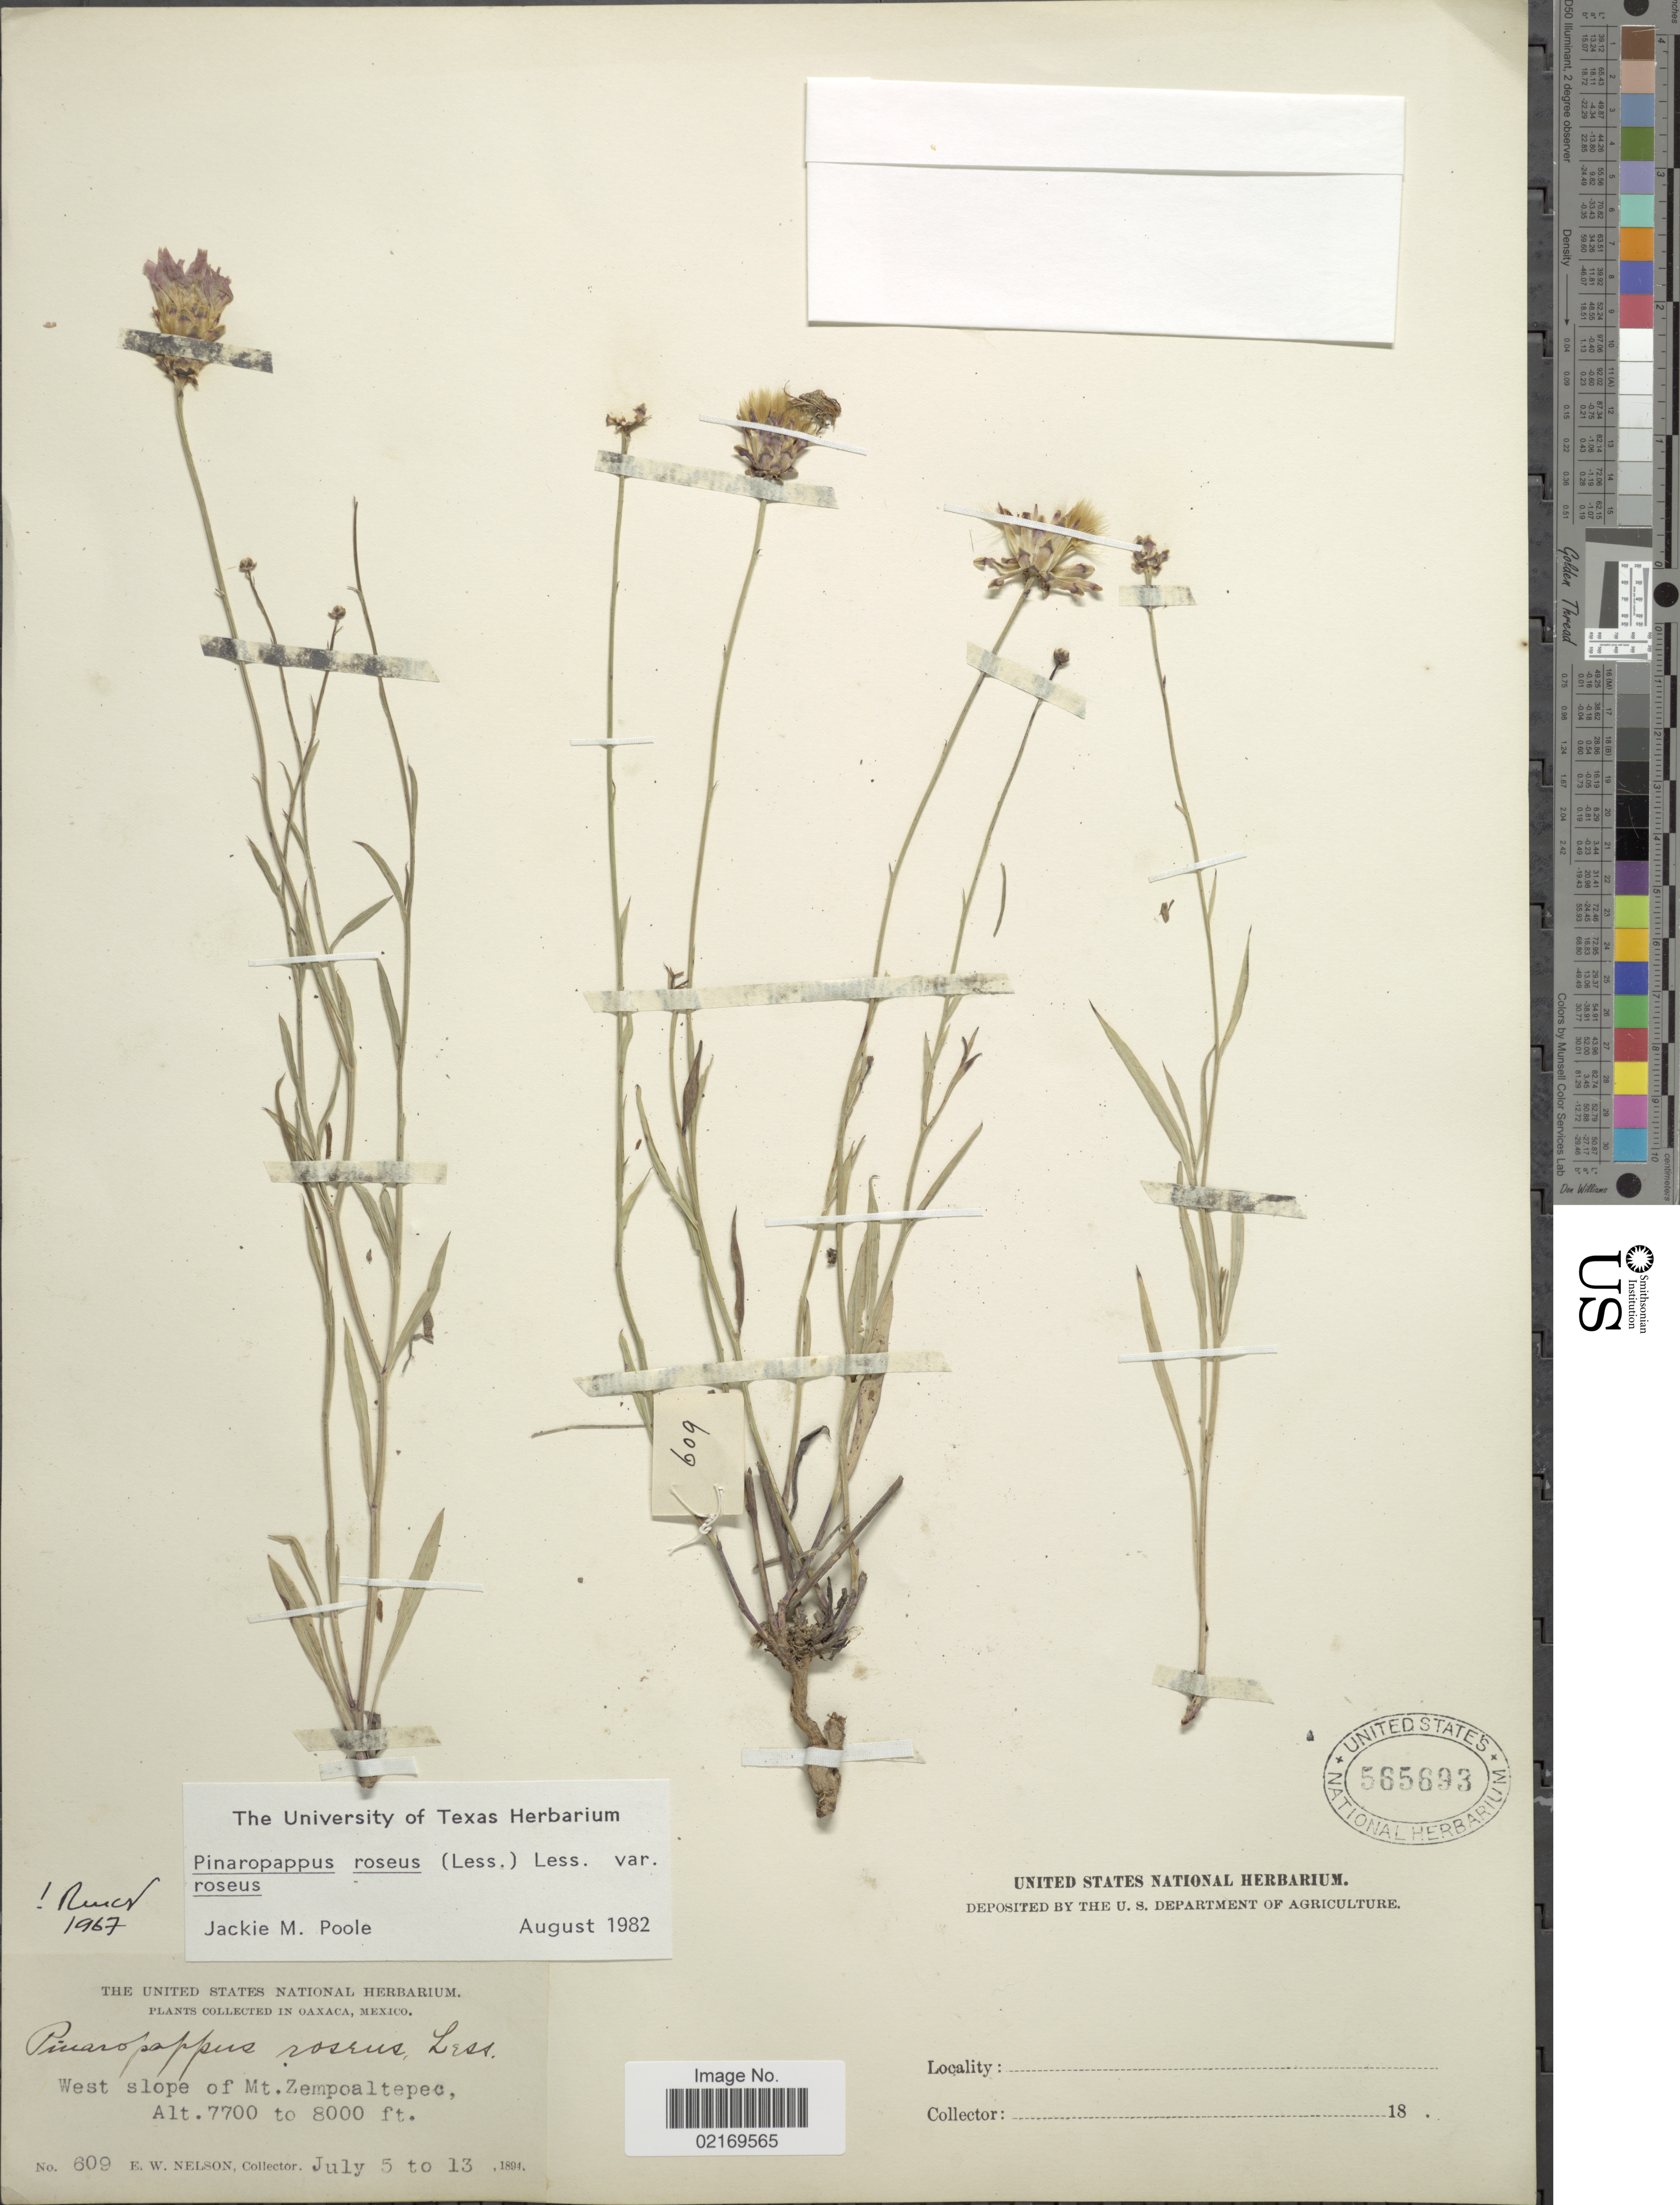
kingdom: Plantae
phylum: Tracheophyta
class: Magnoliopsida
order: Asterales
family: Asteraceae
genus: Pinaropappus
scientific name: Pinaropappus roseus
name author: Less.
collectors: E. W. Nelson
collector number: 609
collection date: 1894-07-05/1894-07-13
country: Mexico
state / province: Oaxaca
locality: West slope of Mt. Zempoaltepec.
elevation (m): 2347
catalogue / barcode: US 565693